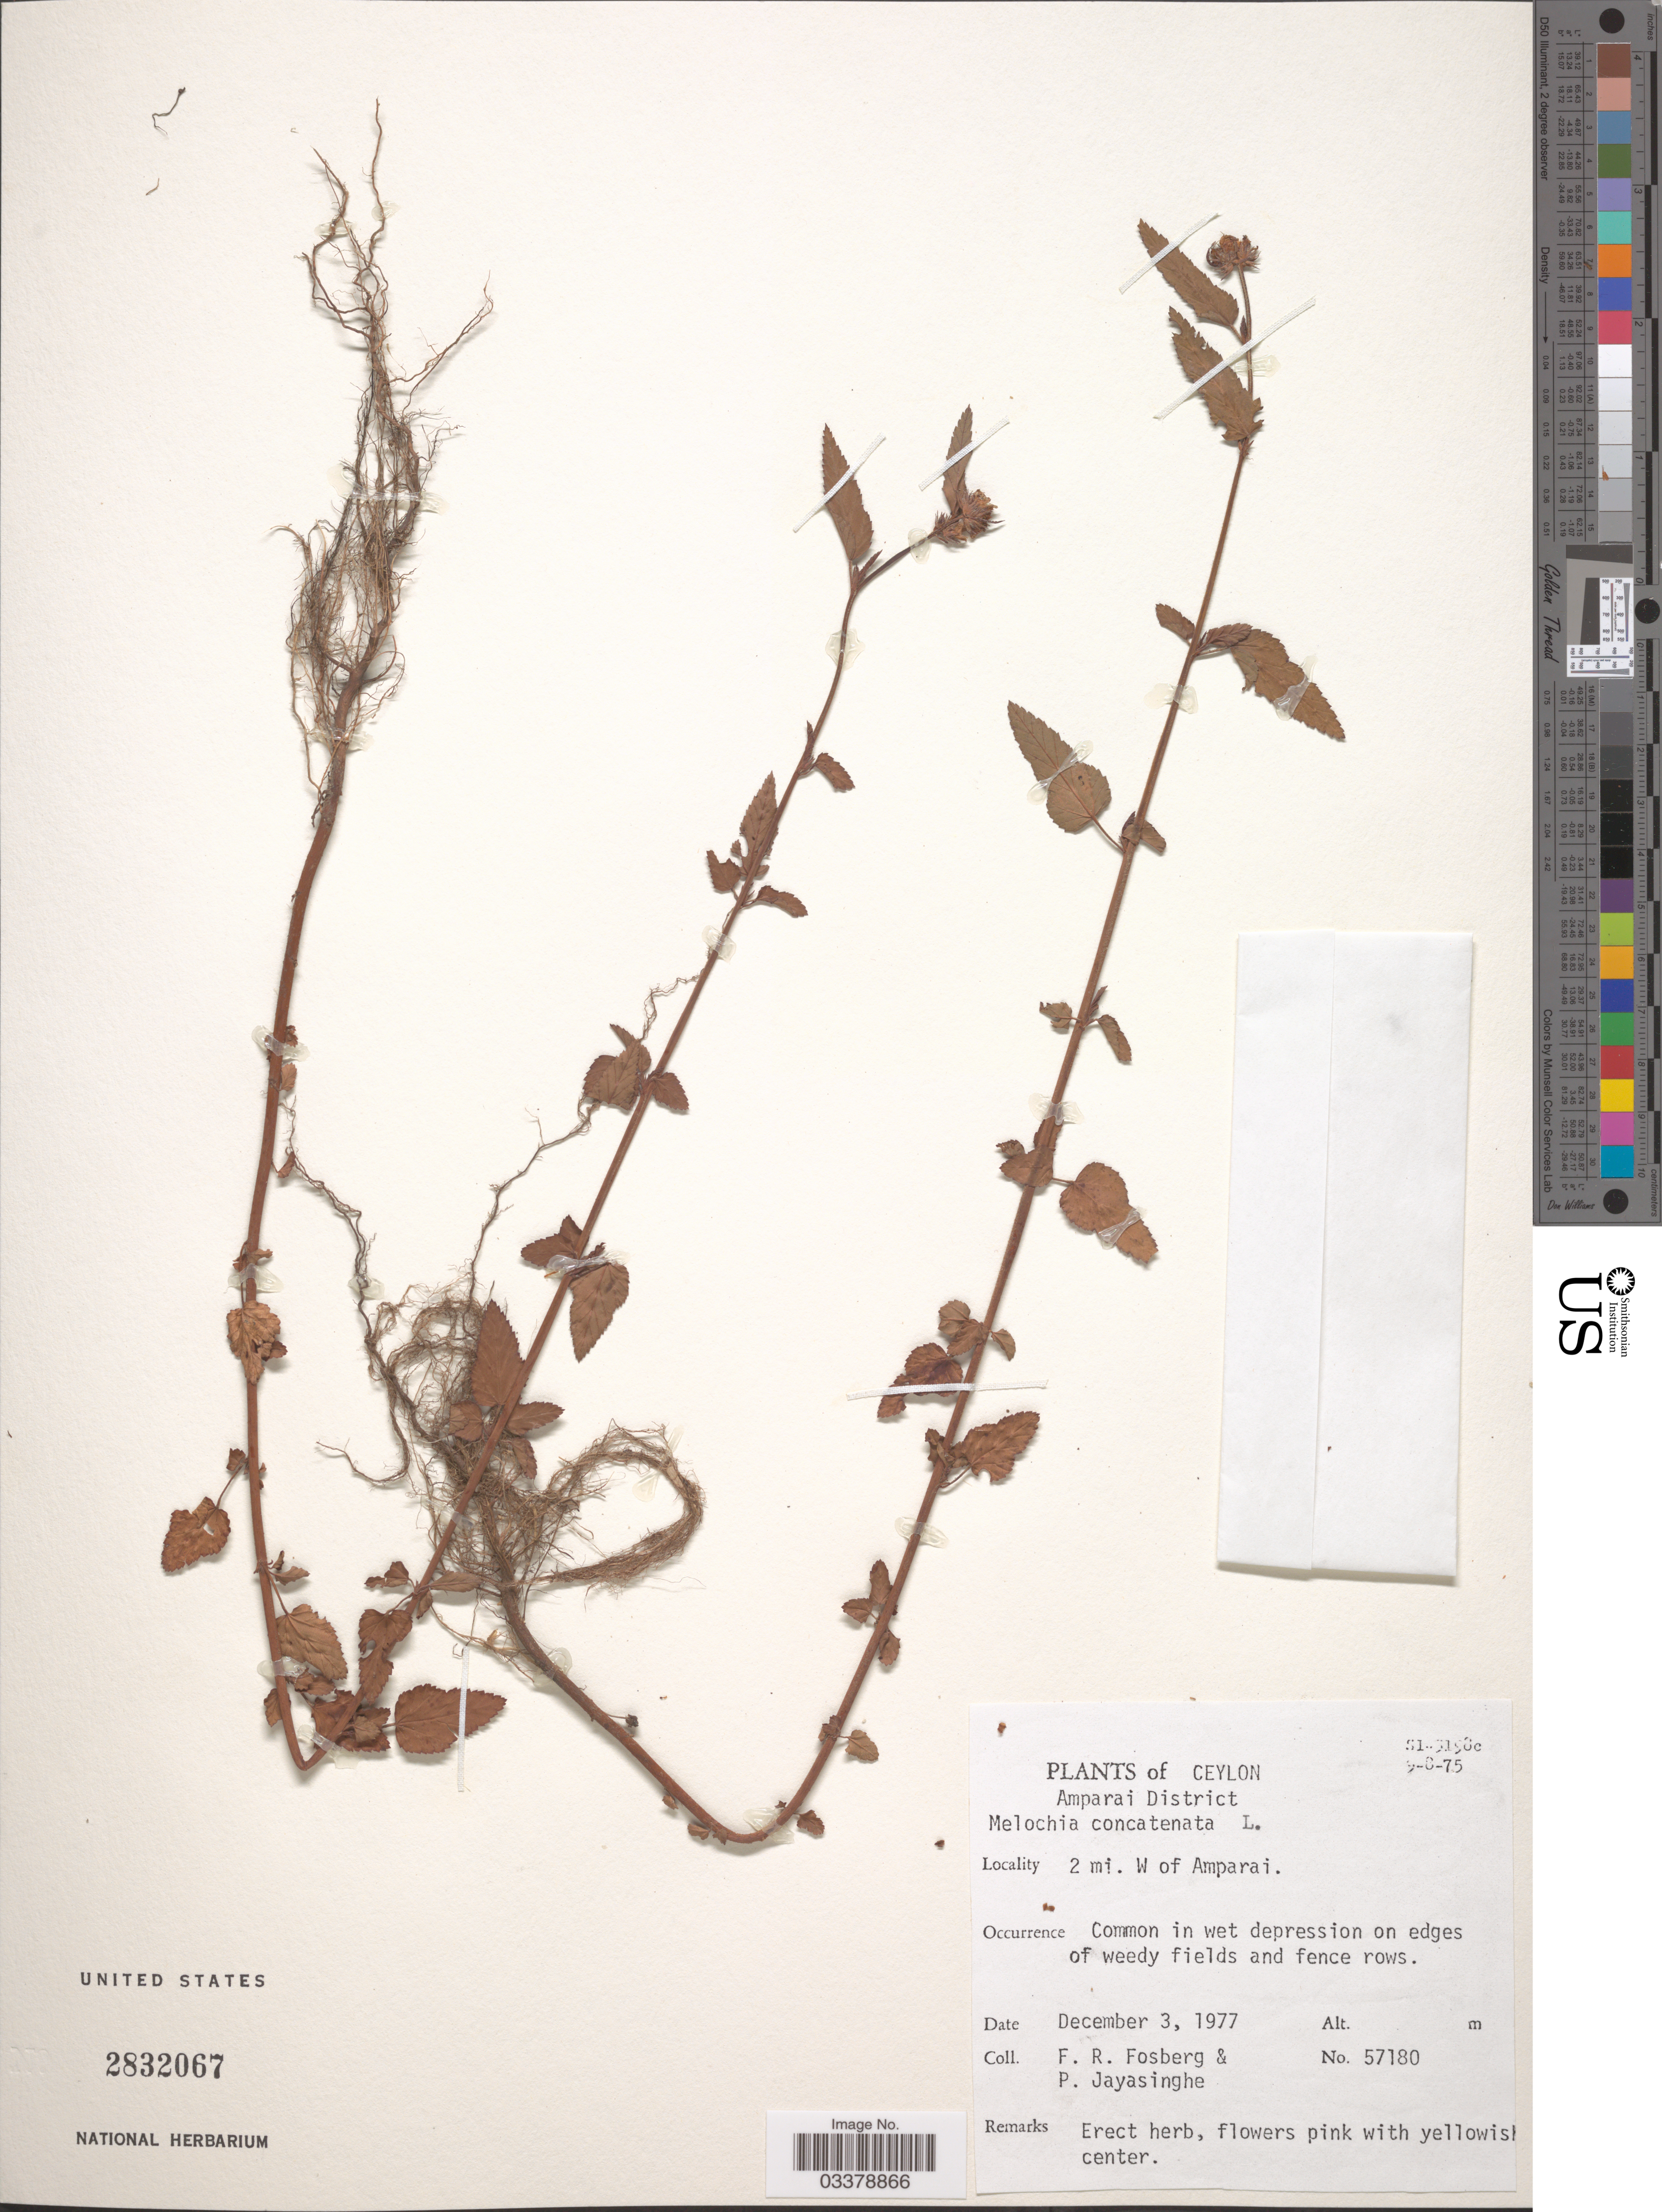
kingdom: Plantae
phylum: Tracheophyta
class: Magnoliopsida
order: Malvales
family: Malvaceae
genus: Melochia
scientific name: Melochia corchorifolia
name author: L.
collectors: F. R. Fosberg & P. Jayasinghe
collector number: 57180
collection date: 1977-12-03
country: Sri Lanka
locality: Ceylon, Amparai District, 2 mi. W of Amparai.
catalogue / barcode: US 2832067